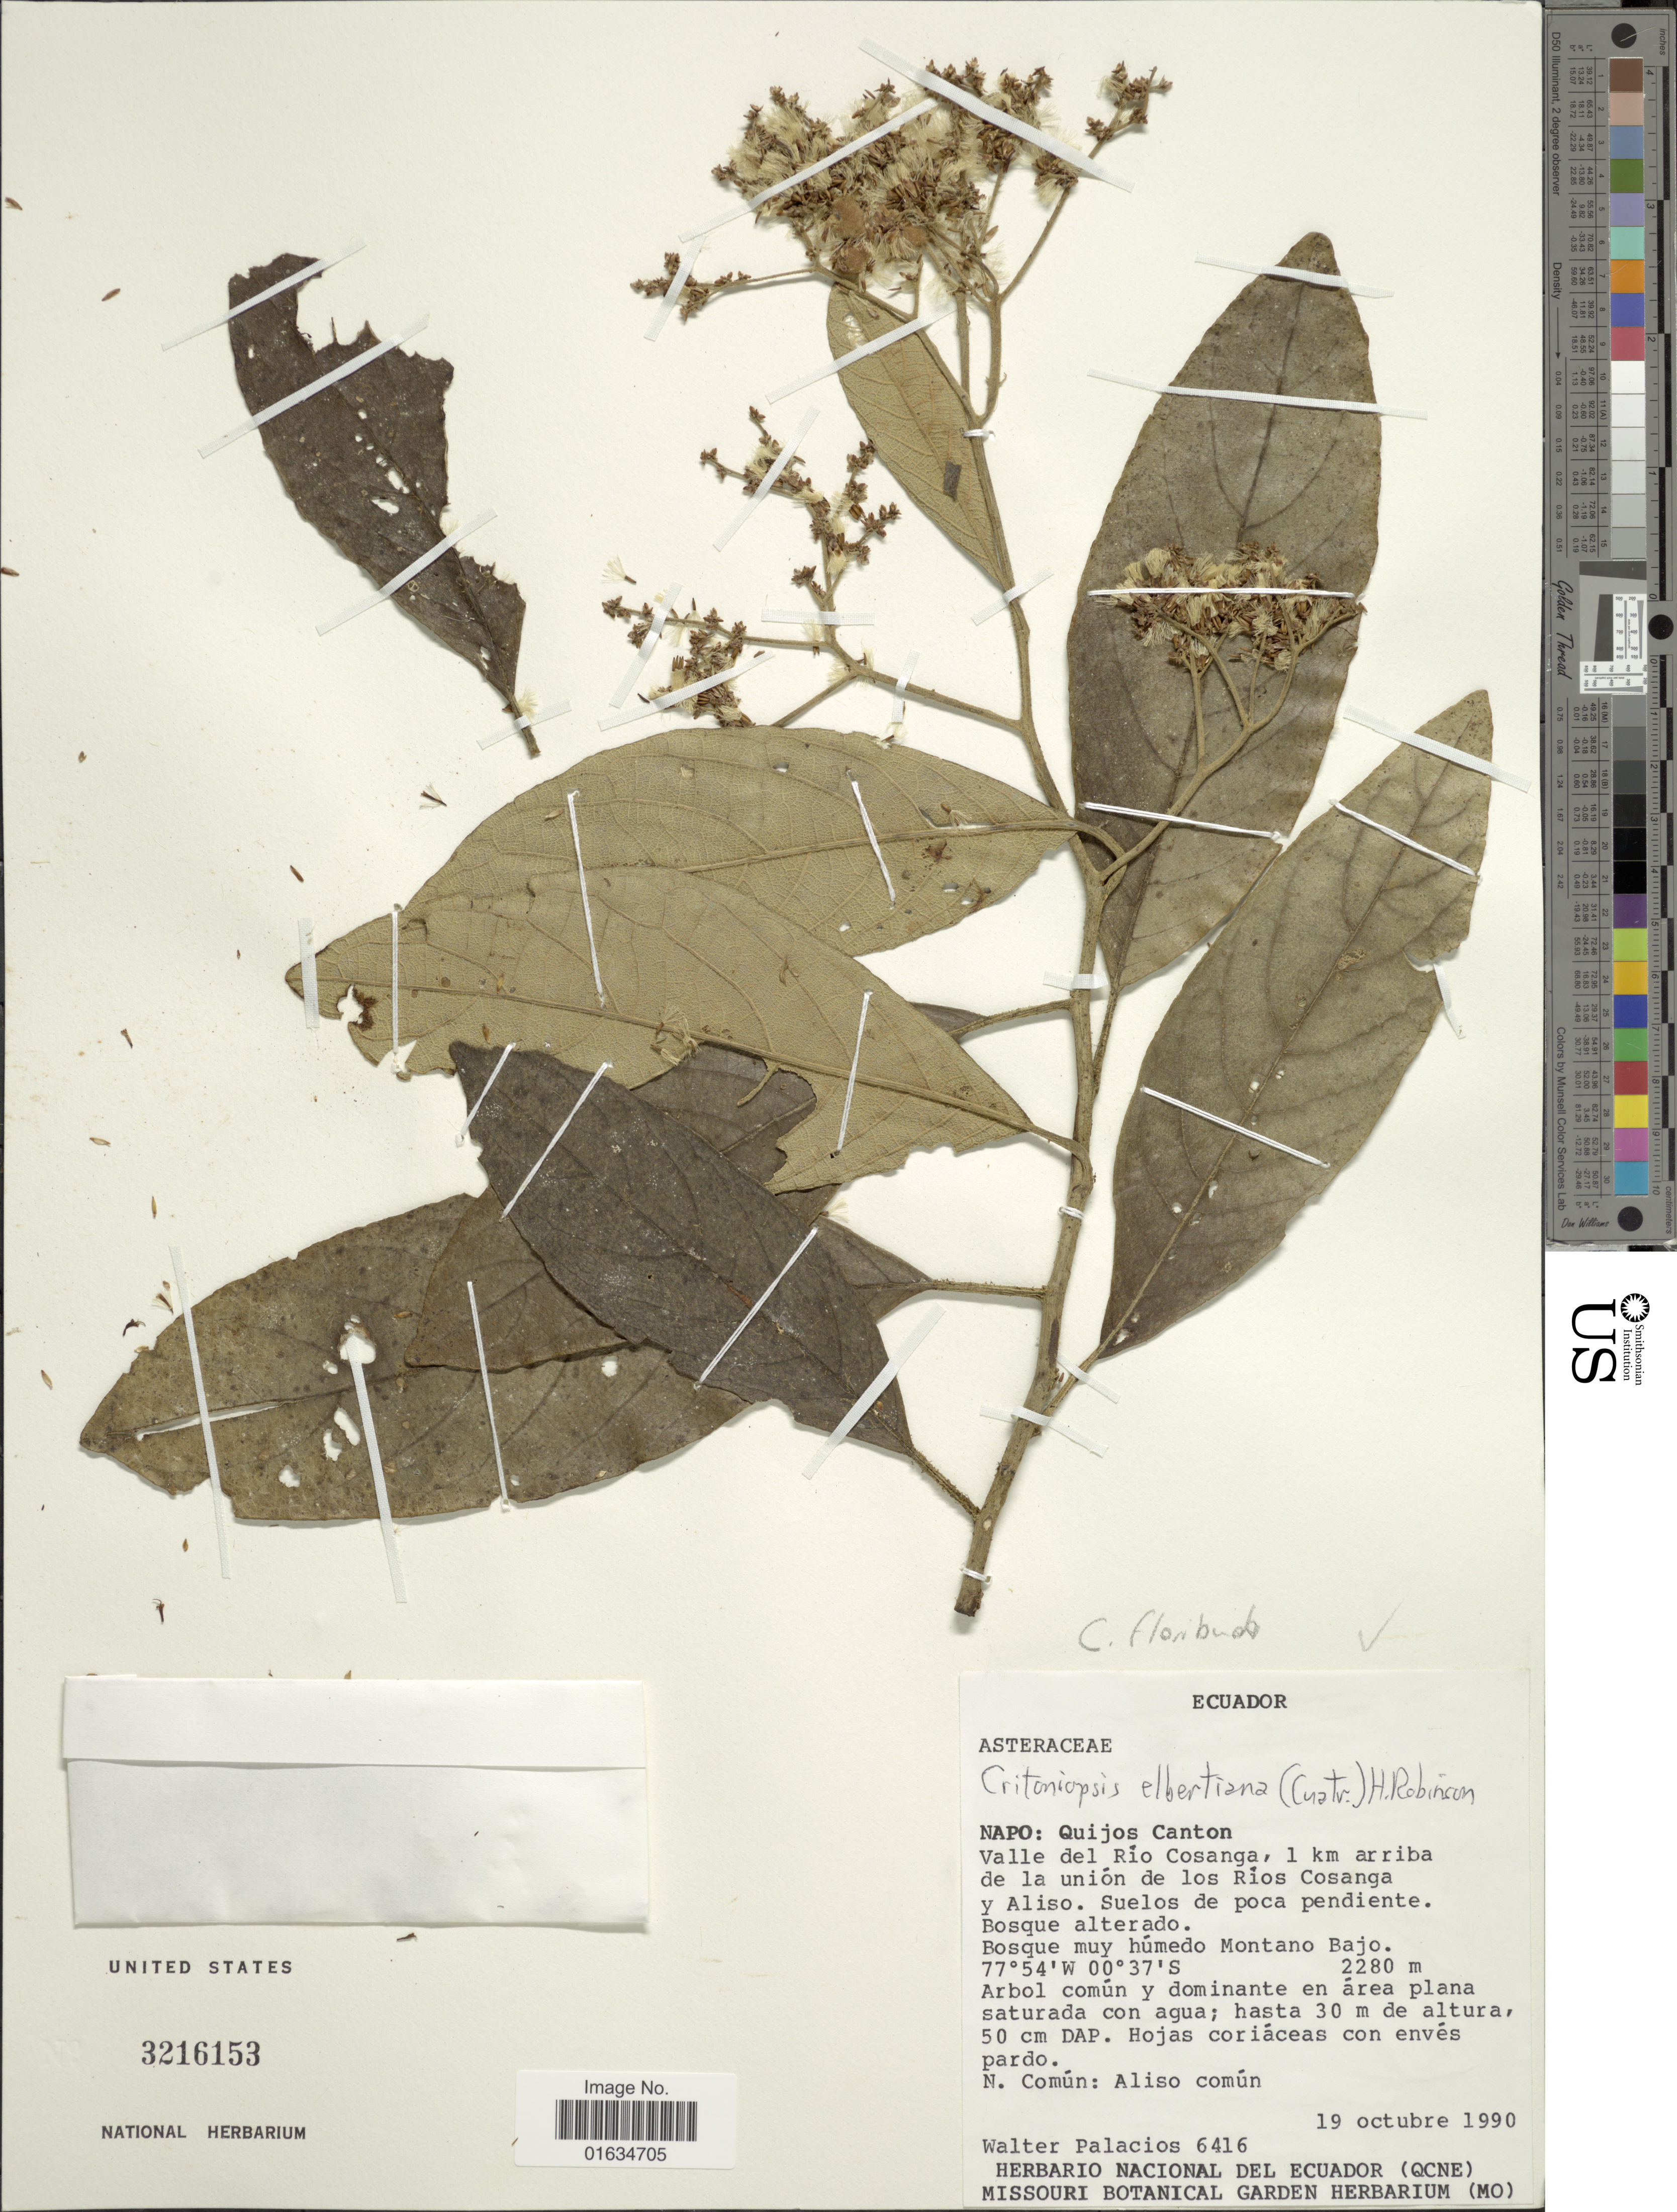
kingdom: Plantae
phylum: Tracheophyta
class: Magnoliopsida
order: Asterales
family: Asteraceae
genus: Critoniopsis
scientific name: Critoniopsis elbertiana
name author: (Cuatrec.) H. Rob.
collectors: W. Palacios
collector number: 6416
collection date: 1990-10-19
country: Ecuador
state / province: Napo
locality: Quijos Canton, valle del Rio Cosanga, 1 km arrib de la union de los Rios Cosanga y Aliso, suelos de poca pendiente, N. Común: Aliso común.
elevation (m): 2280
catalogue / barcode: US 3216153